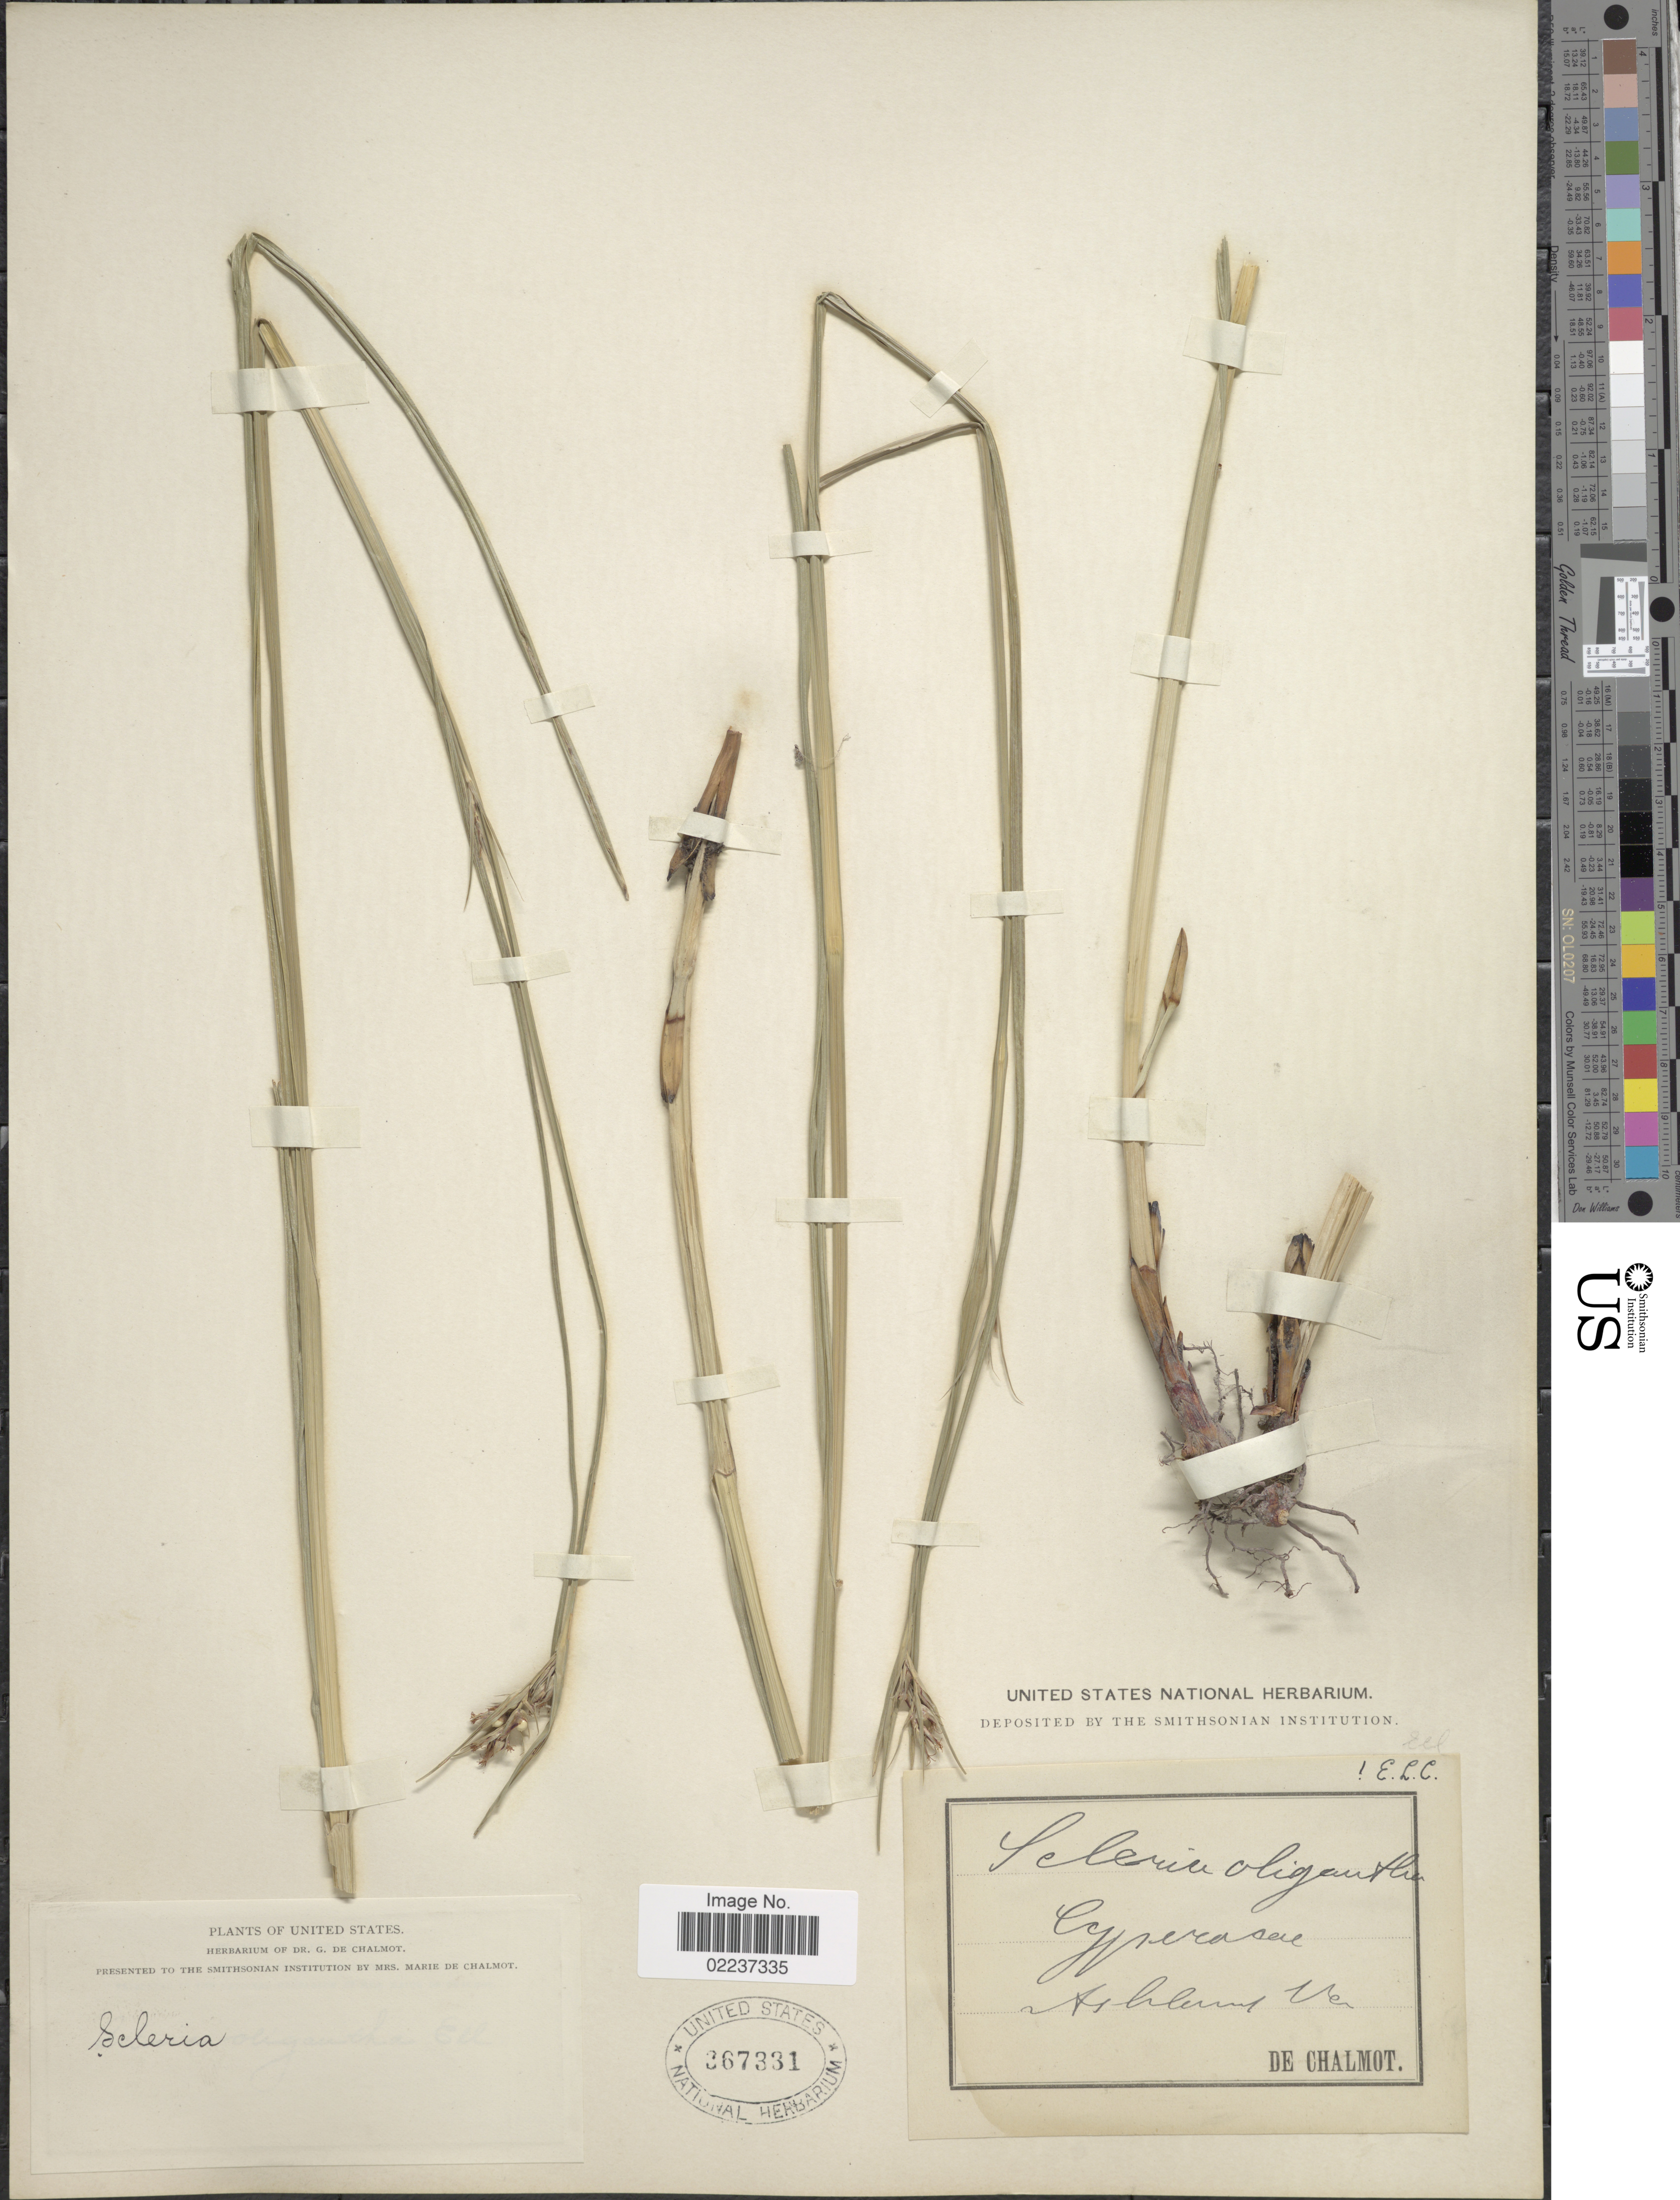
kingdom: Plantae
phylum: Tracheophyta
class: Liliopsida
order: Poales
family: Cyperaceae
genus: Scleria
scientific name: Scleria oligantha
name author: Michx.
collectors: G. de Chalmot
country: United States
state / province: Virginia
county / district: Hanover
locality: Ashland.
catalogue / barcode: US 367331